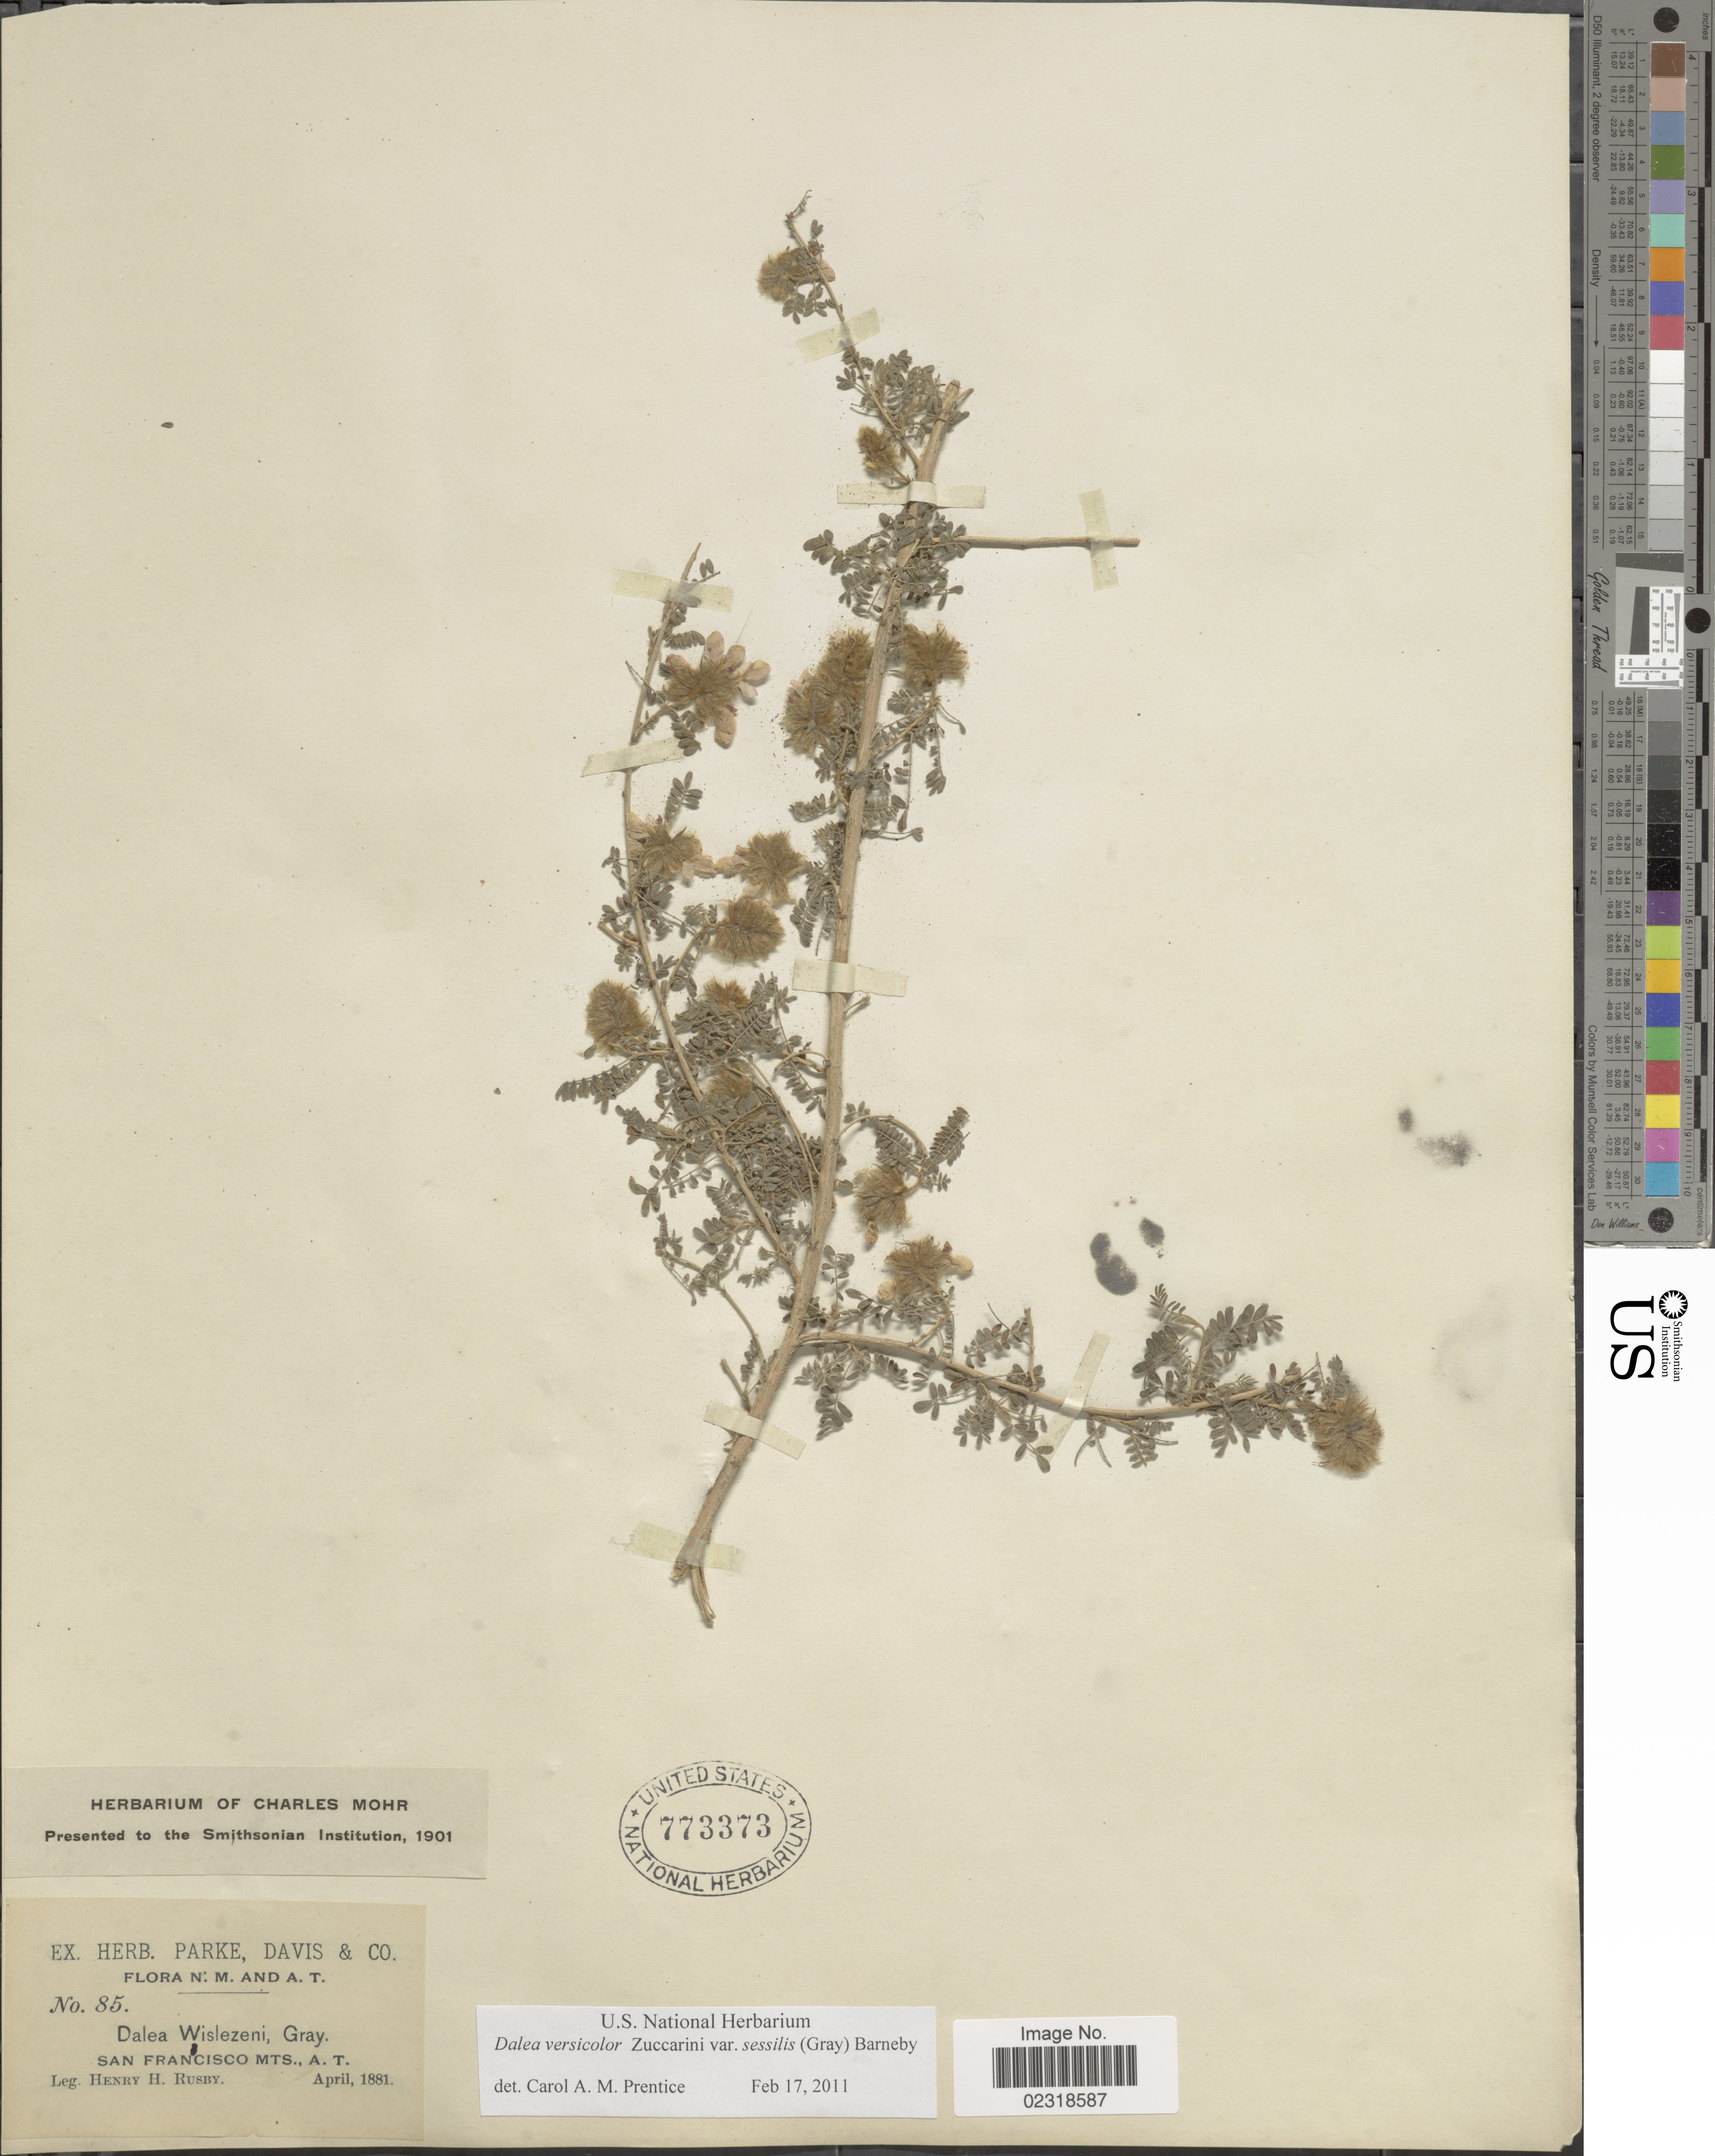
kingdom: Plantae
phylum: Tracheophyta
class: Magnoliopsida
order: Fabales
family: Fabaceae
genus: Dalea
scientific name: Dalea versicolor var. sessilis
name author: Zucc.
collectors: H. H. Rusby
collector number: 85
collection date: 1881-04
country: United States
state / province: Arizona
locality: N: M. and A.T., San Francisco Mts., A. T.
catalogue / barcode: US 773373